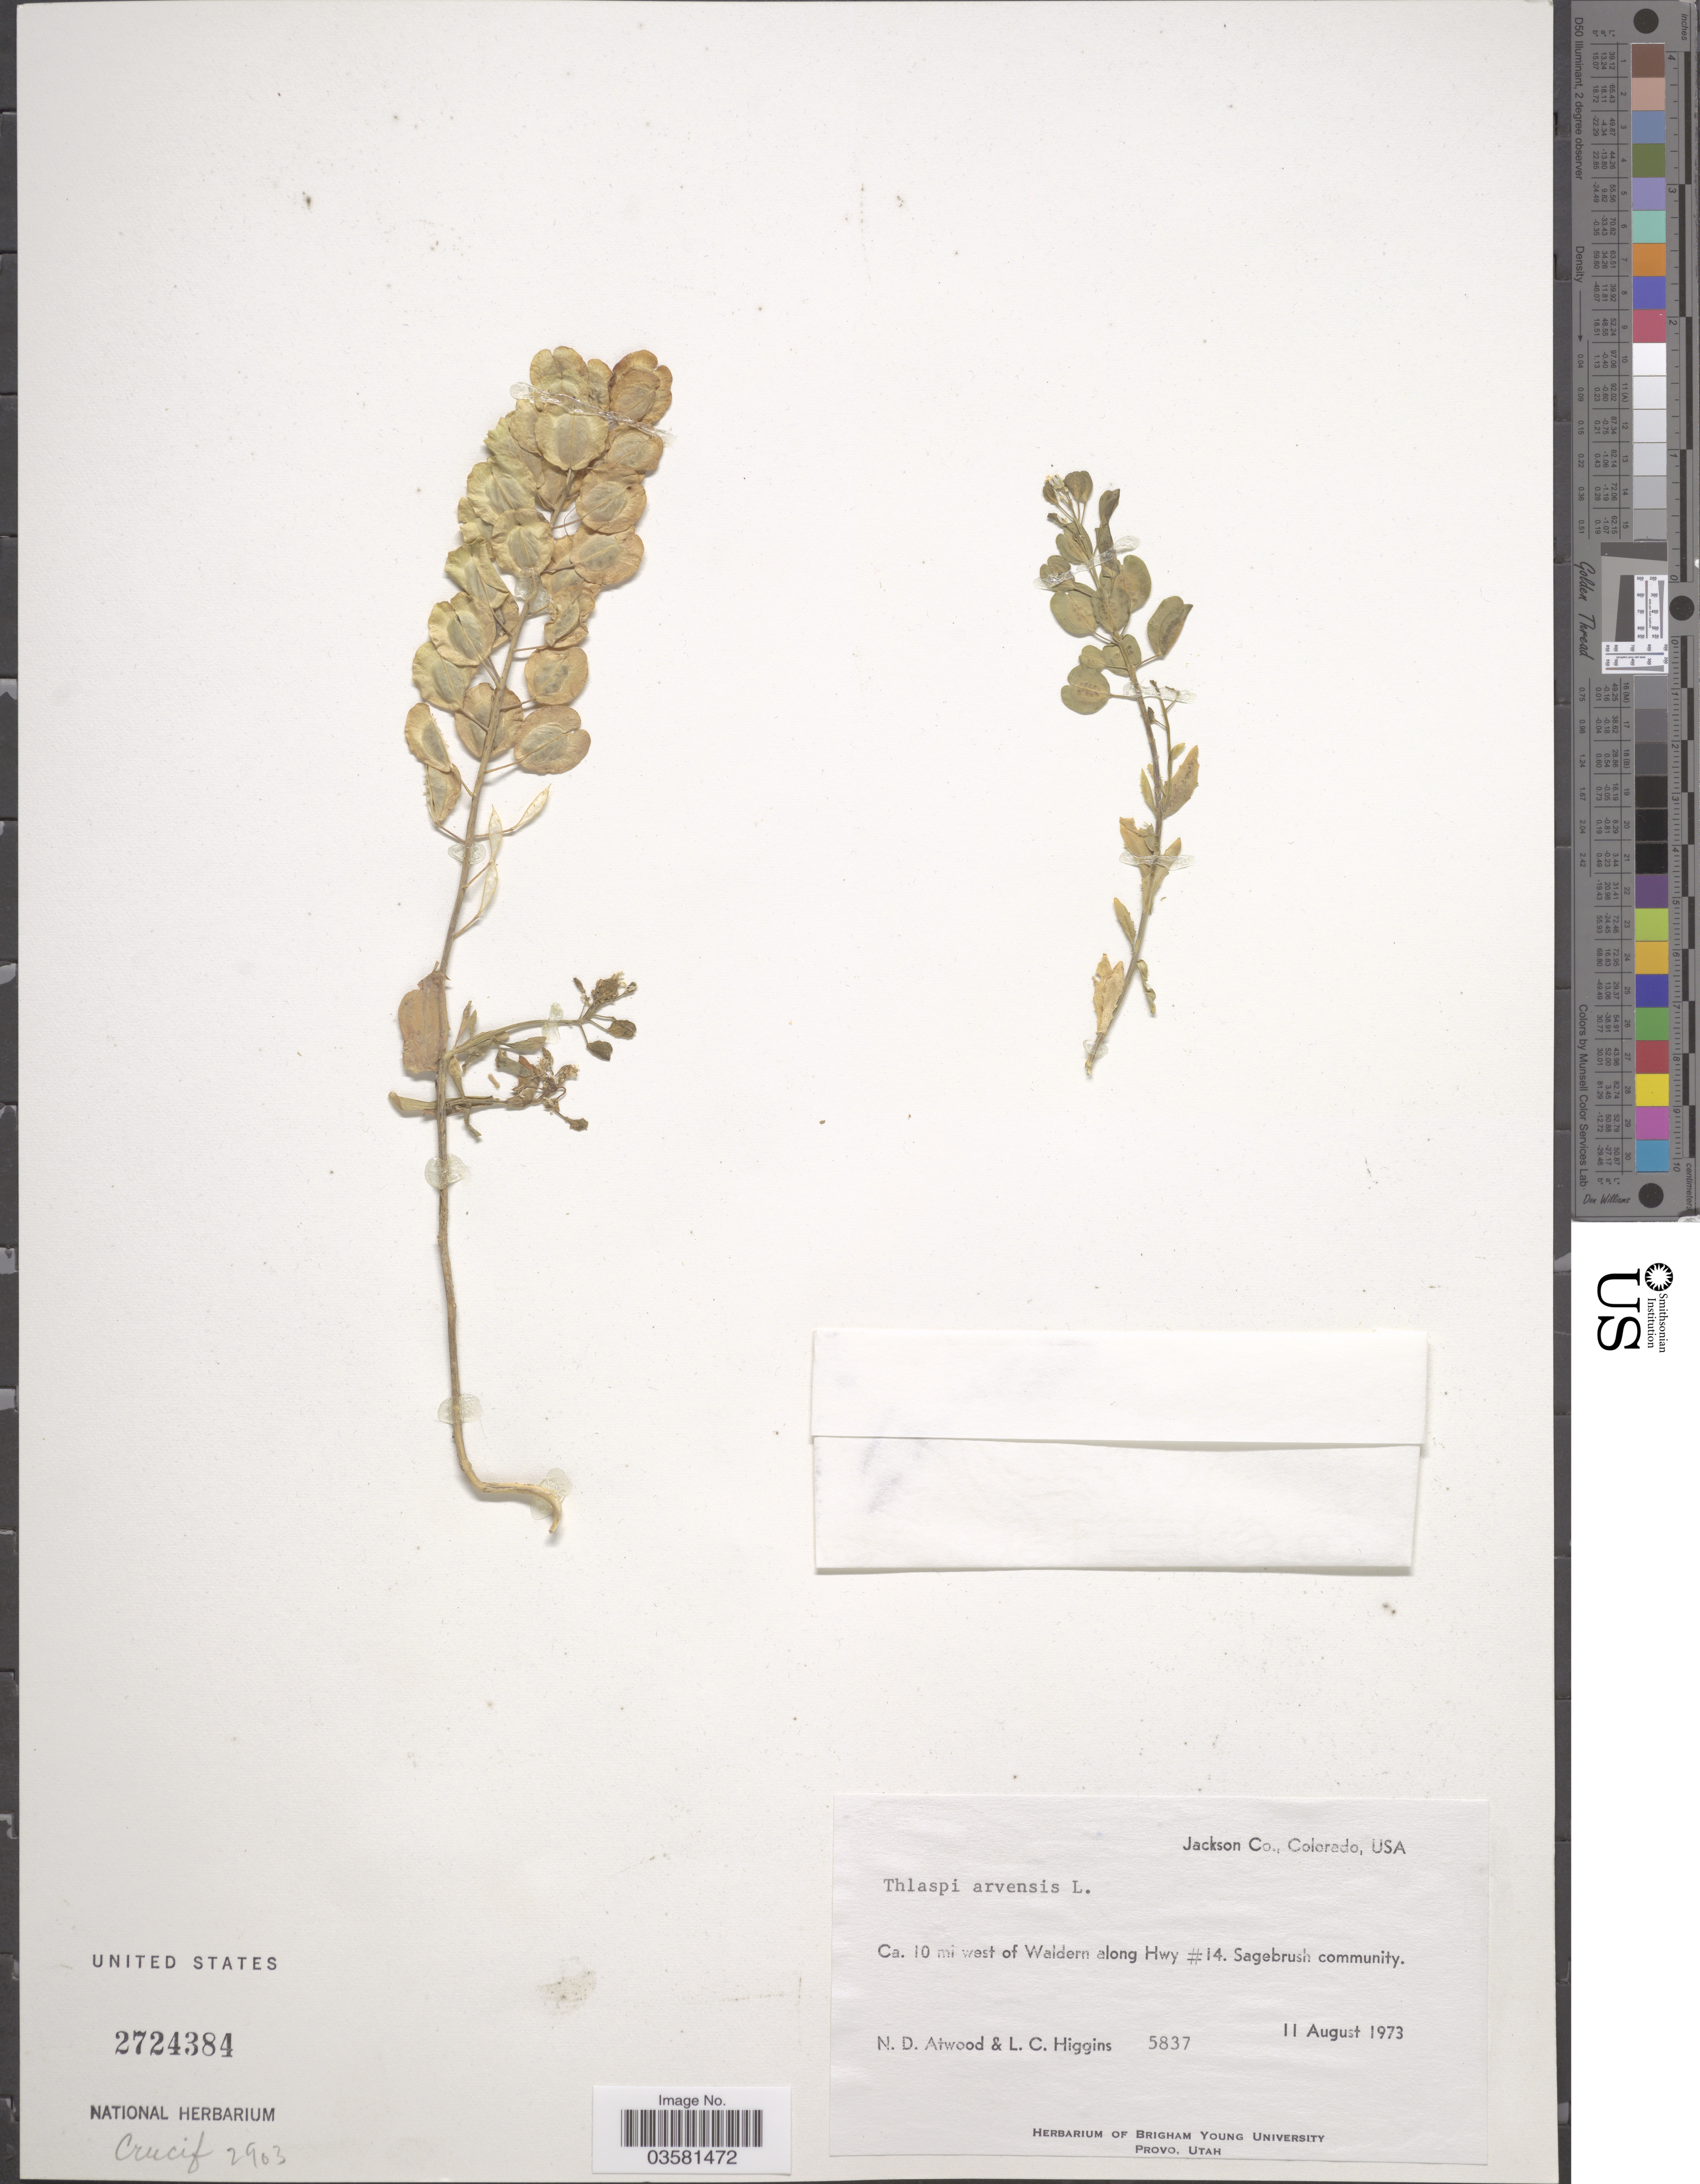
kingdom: Plantae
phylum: Tracheophyta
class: Magnoliopsida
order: Brassicales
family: Brassicaceae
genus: Thlaspi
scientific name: Thlaspi arvense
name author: L.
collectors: N. Atwood & L. Higgins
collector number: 5837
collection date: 1973-08-11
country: United States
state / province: Colorado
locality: Jackson Co. Ca. 10 mi west of Waldern along Hwy #14.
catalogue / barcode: US 2724384